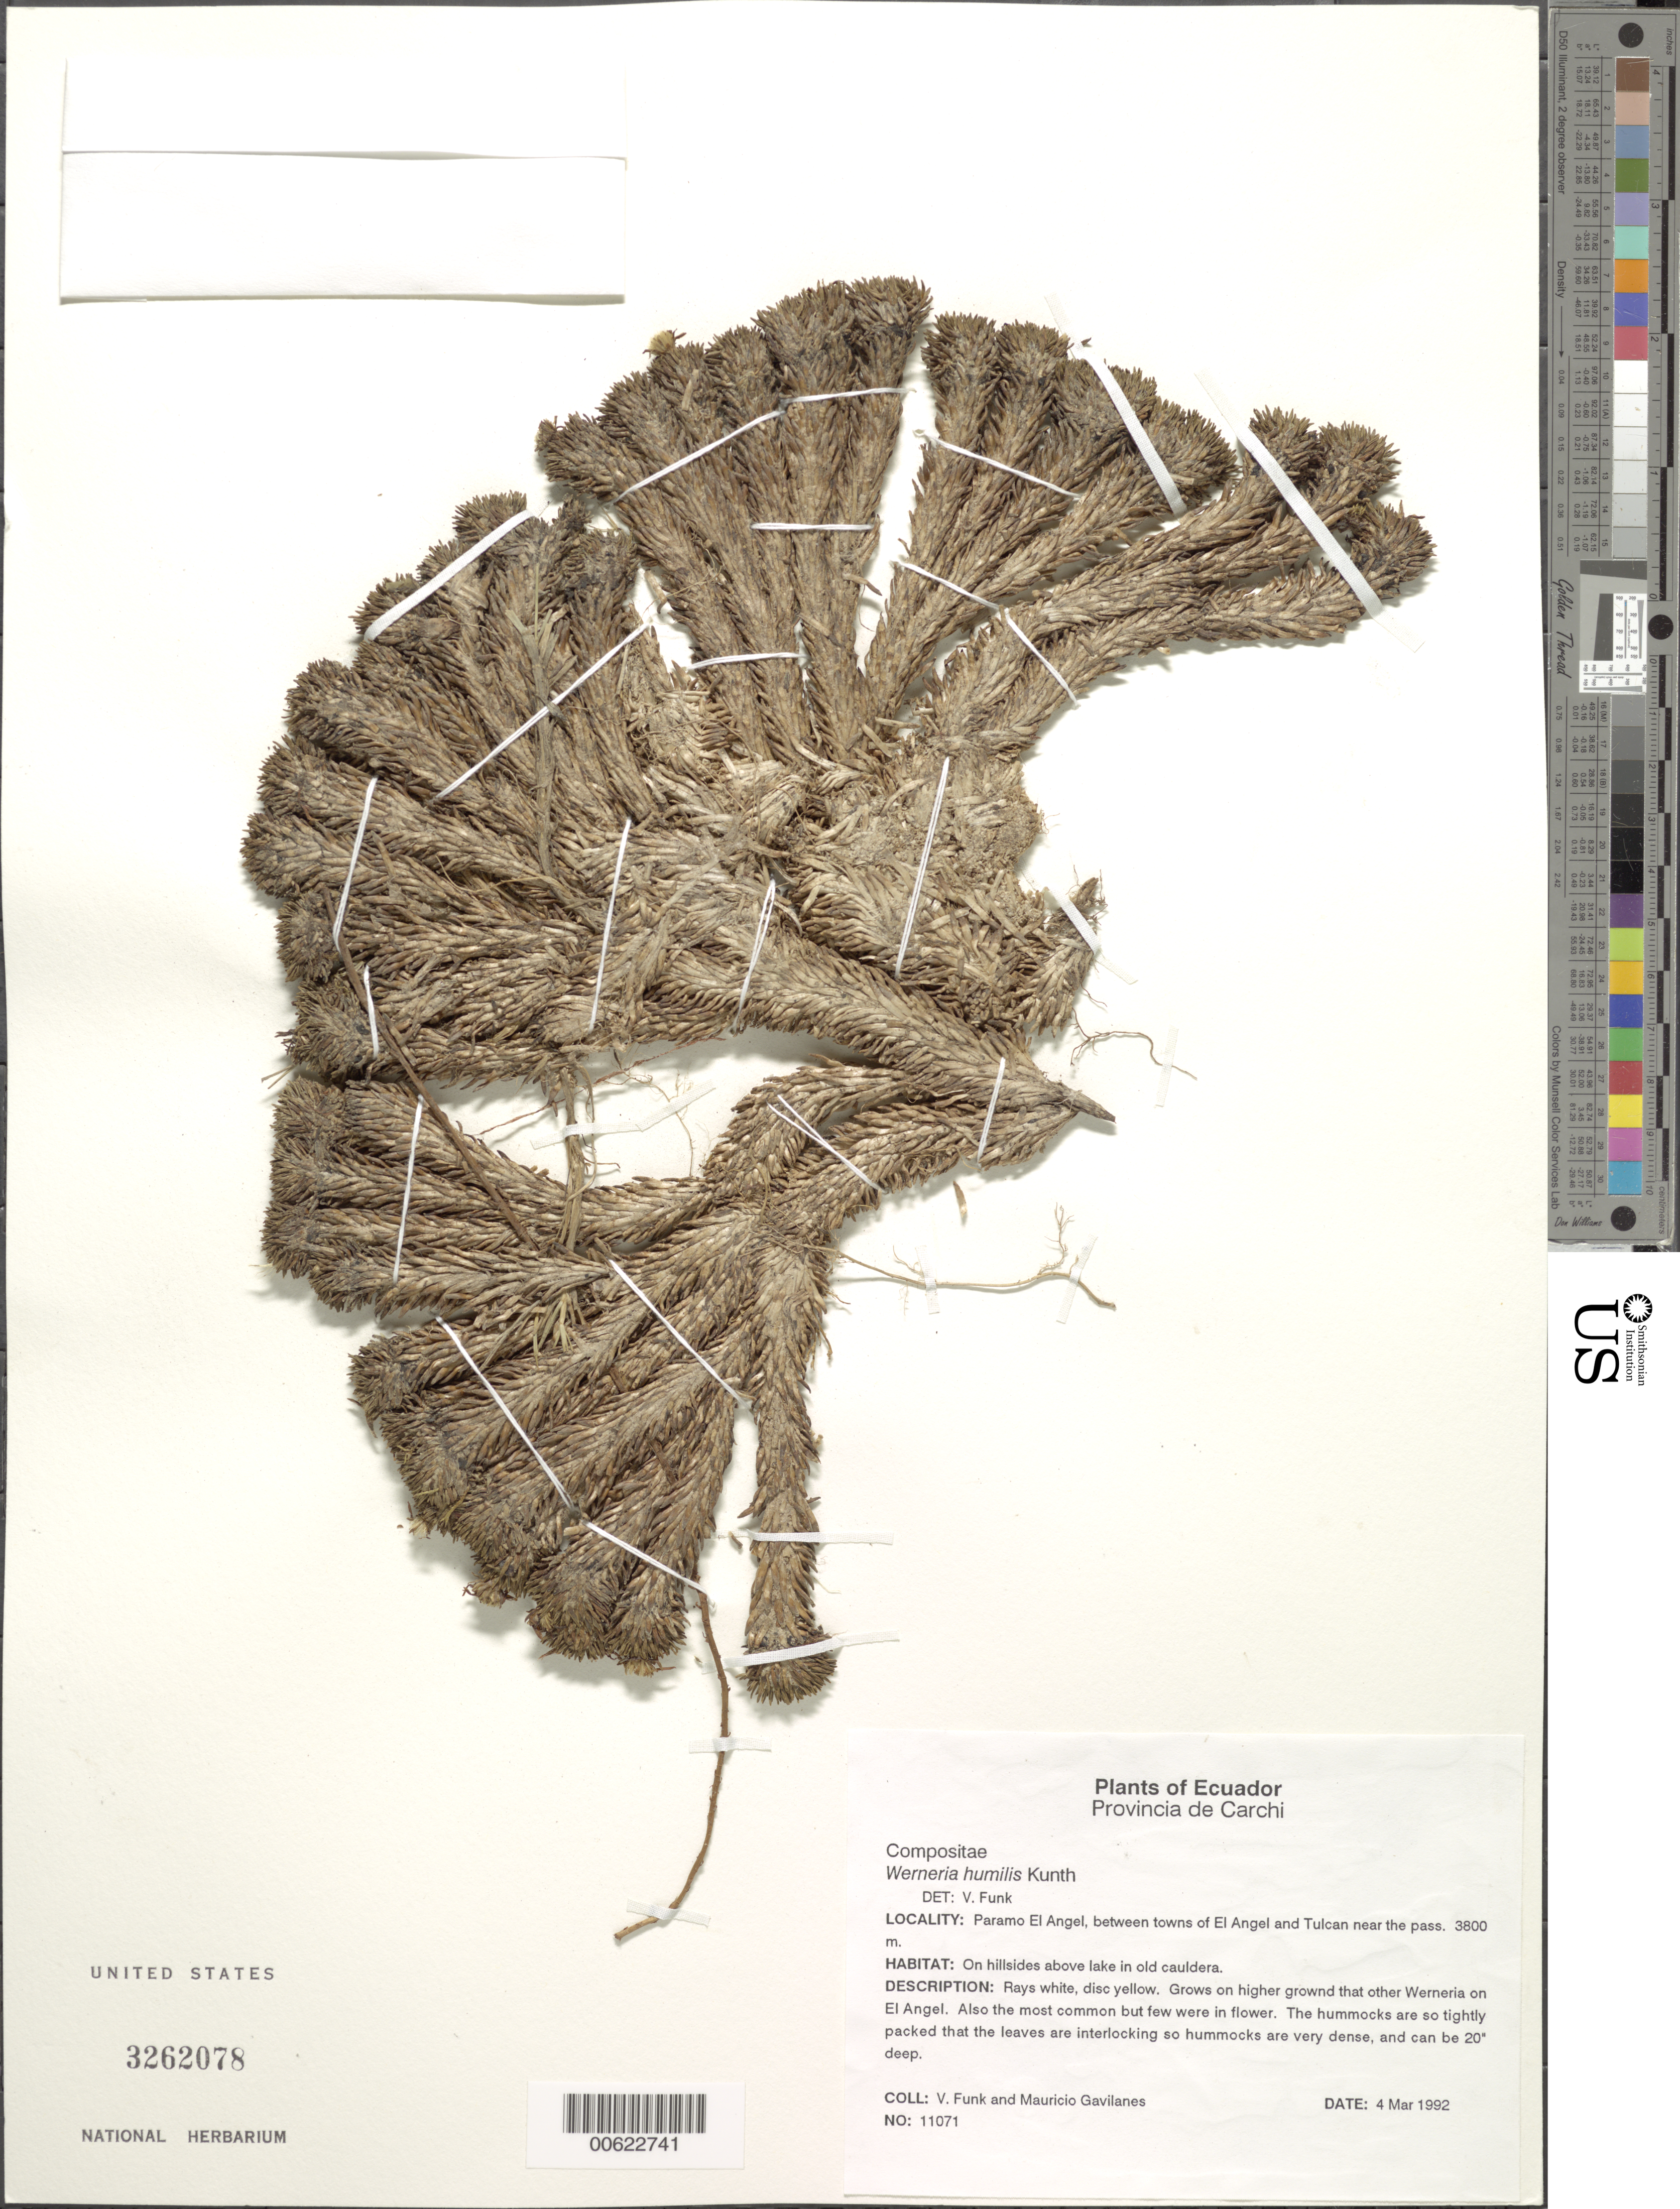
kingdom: Plantae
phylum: Tracheophyta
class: Magnoliopsida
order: Asterales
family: Asteraceae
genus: Xenophyllum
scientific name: Xenophyllum humile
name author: (Kunth) V.A. Funk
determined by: Funk, Vicki A., (BOT), Smithsonian Institution - National Museum of Natural History (UNITED STATES)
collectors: V. Funk & M. Gavilanes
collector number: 11071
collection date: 1992-03-04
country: Ecuador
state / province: Carchi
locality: Páramo El Angel, between towns of El Angel and Tulcán near the pass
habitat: Hillsides above lake in old caldera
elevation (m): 3800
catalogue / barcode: US 3262078